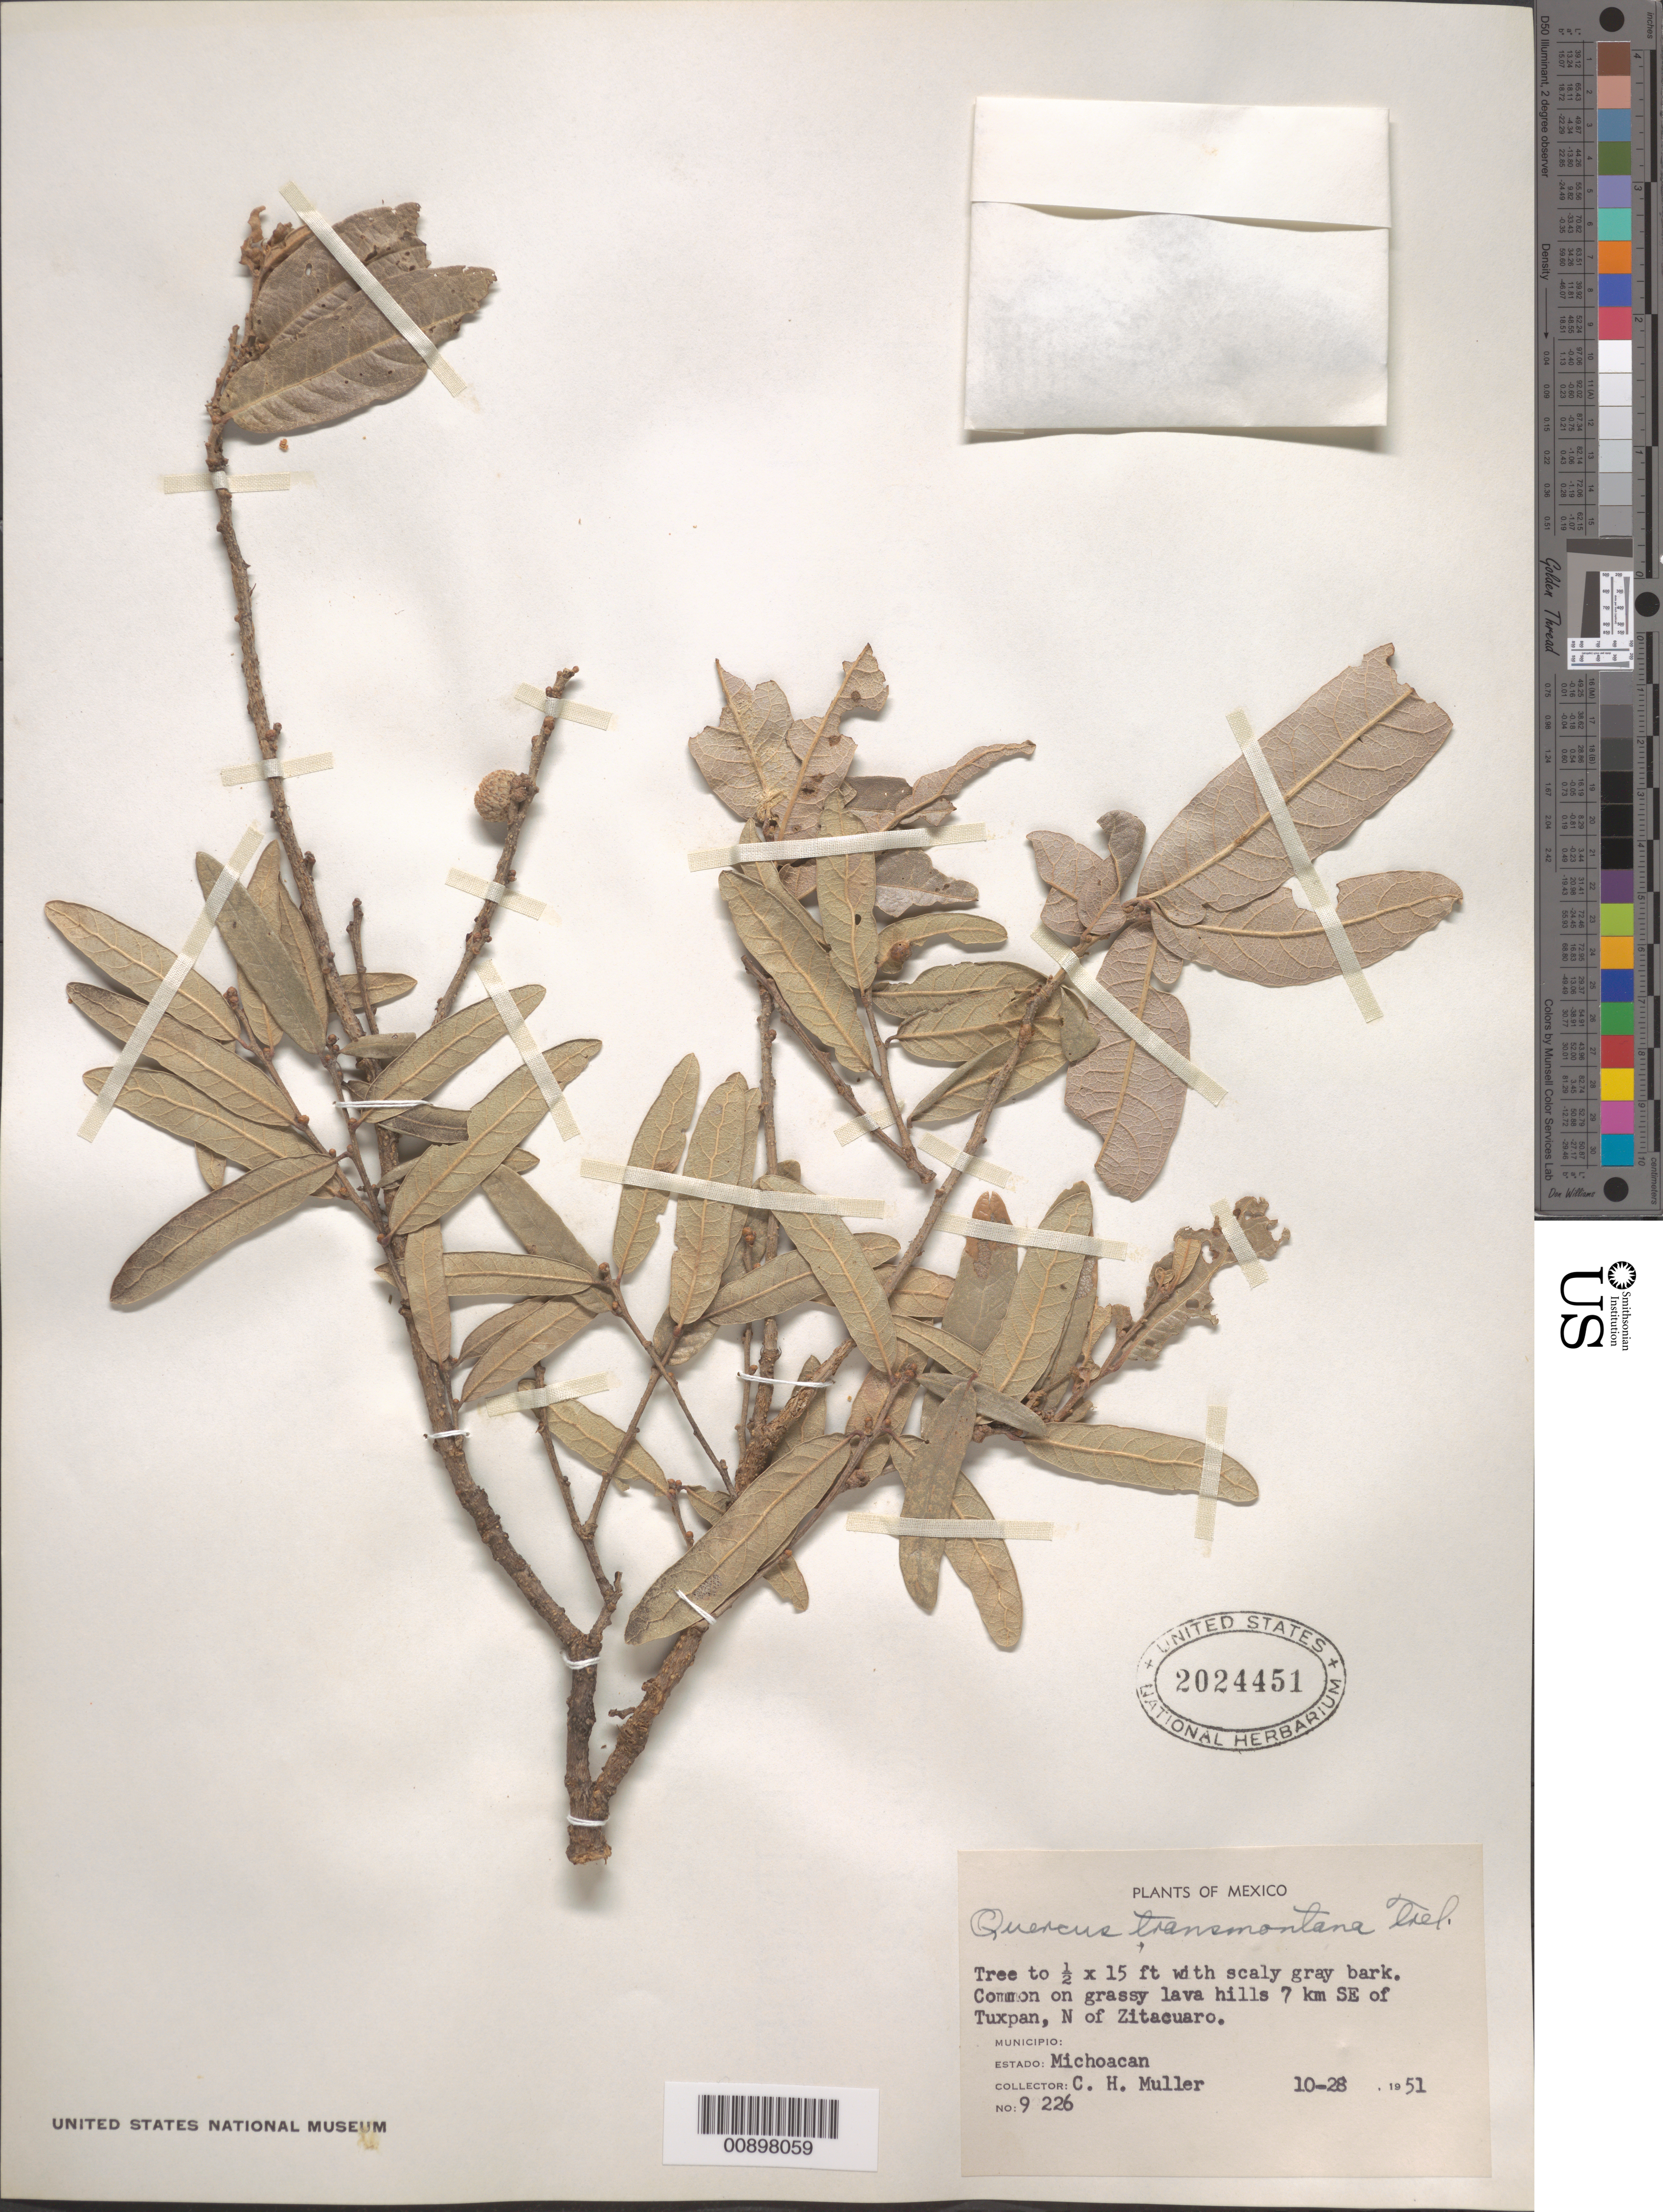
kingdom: Plantae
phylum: Tracheophyta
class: Magnoliopsida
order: Fagales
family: Fagaceae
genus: Quercus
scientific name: Quercus transmontana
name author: Trel.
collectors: C. H. Muller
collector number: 9226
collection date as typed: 28 Oct 1951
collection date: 1951-10-28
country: Mexico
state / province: Michoacán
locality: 7 km SE of Tuxpan, N of Zitacuaro.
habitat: Common on grassy lava hills.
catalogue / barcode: US 2024451